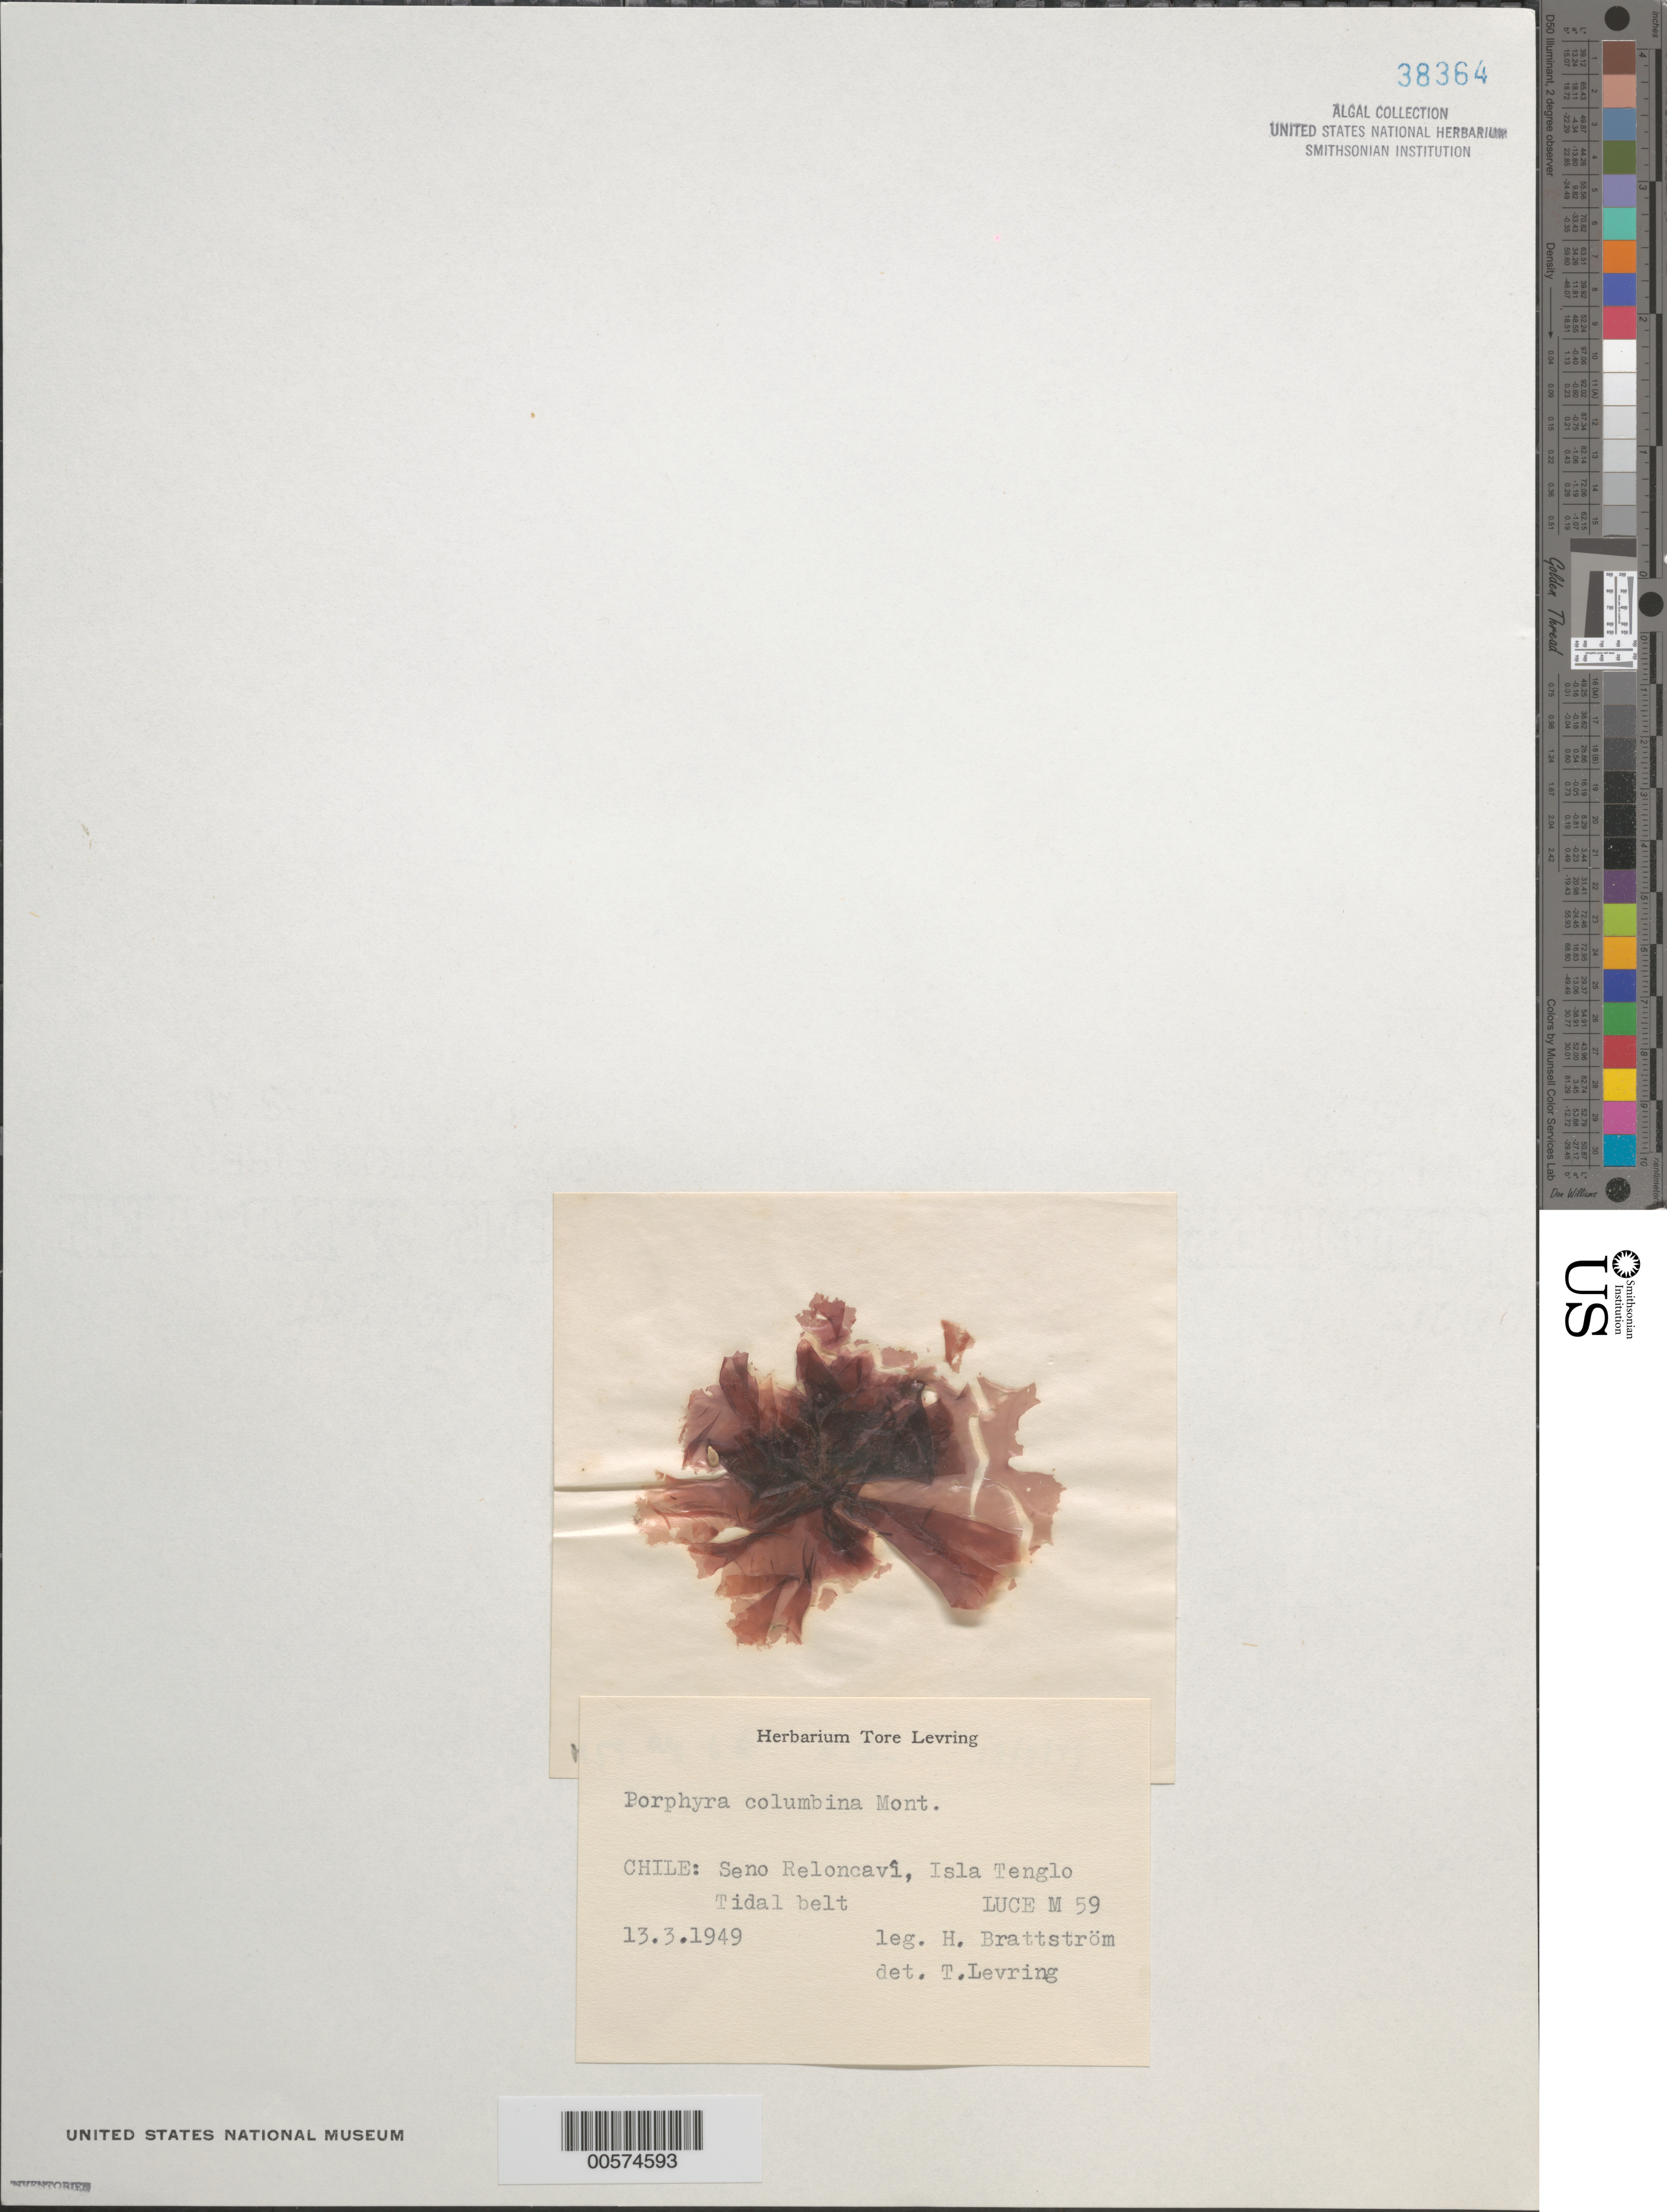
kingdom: Plantae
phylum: Rhodophyta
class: Bangiophyceae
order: Bangiales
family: Bangiaceae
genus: Pyropia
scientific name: Pyropia columbina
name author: (Mont.) W.A. Nelson in J.E. Sutherl. et al.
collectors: H. Brattstrom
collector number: Luce M 59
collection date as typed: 13 Mar 1949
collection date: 1949-03-13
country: Chile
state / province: Los Lagos (X)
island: Isla Tenglo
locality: Seno Reloncavi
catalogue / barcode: US 38364